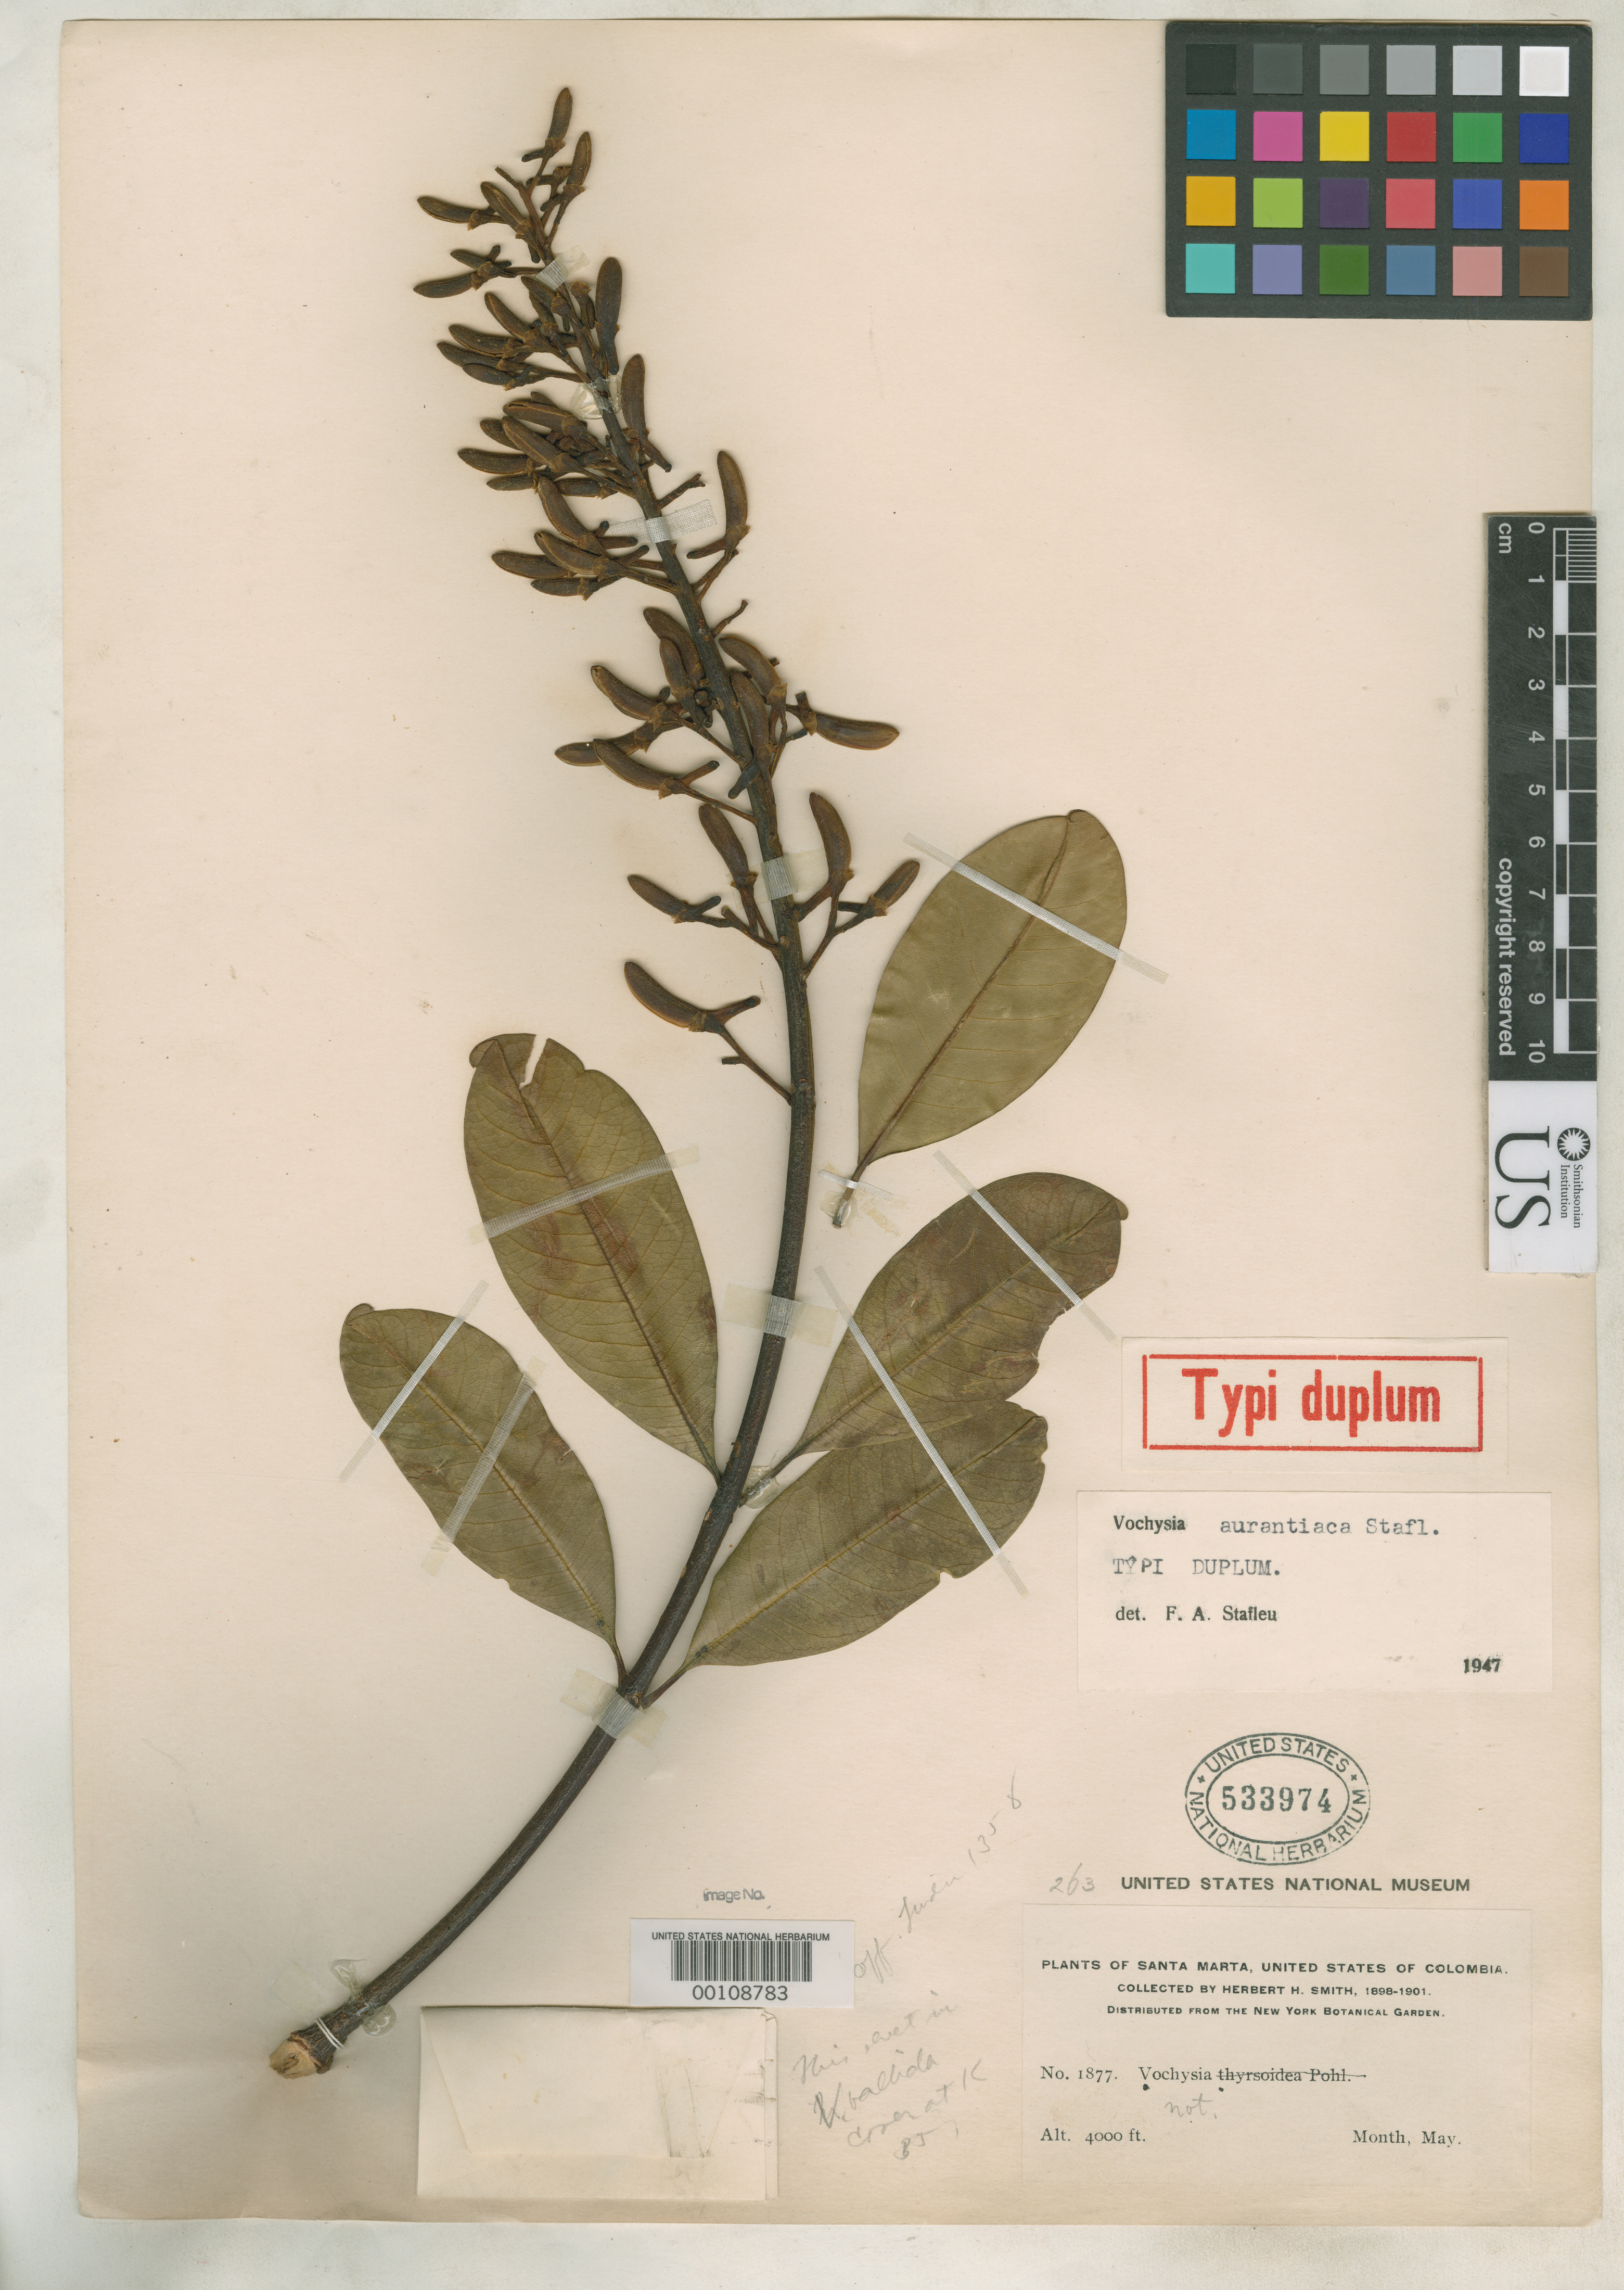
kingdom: Plantae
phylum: Tracheophyta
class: Magnoliopsida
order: Myrtales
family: Vochysiaceae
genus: Vochysia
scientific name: Vochysia aurantiaca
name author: Stafleu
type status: Type Fragment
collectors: Herbert H. Smith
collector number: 1877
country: Colombia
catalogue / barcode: US 533974